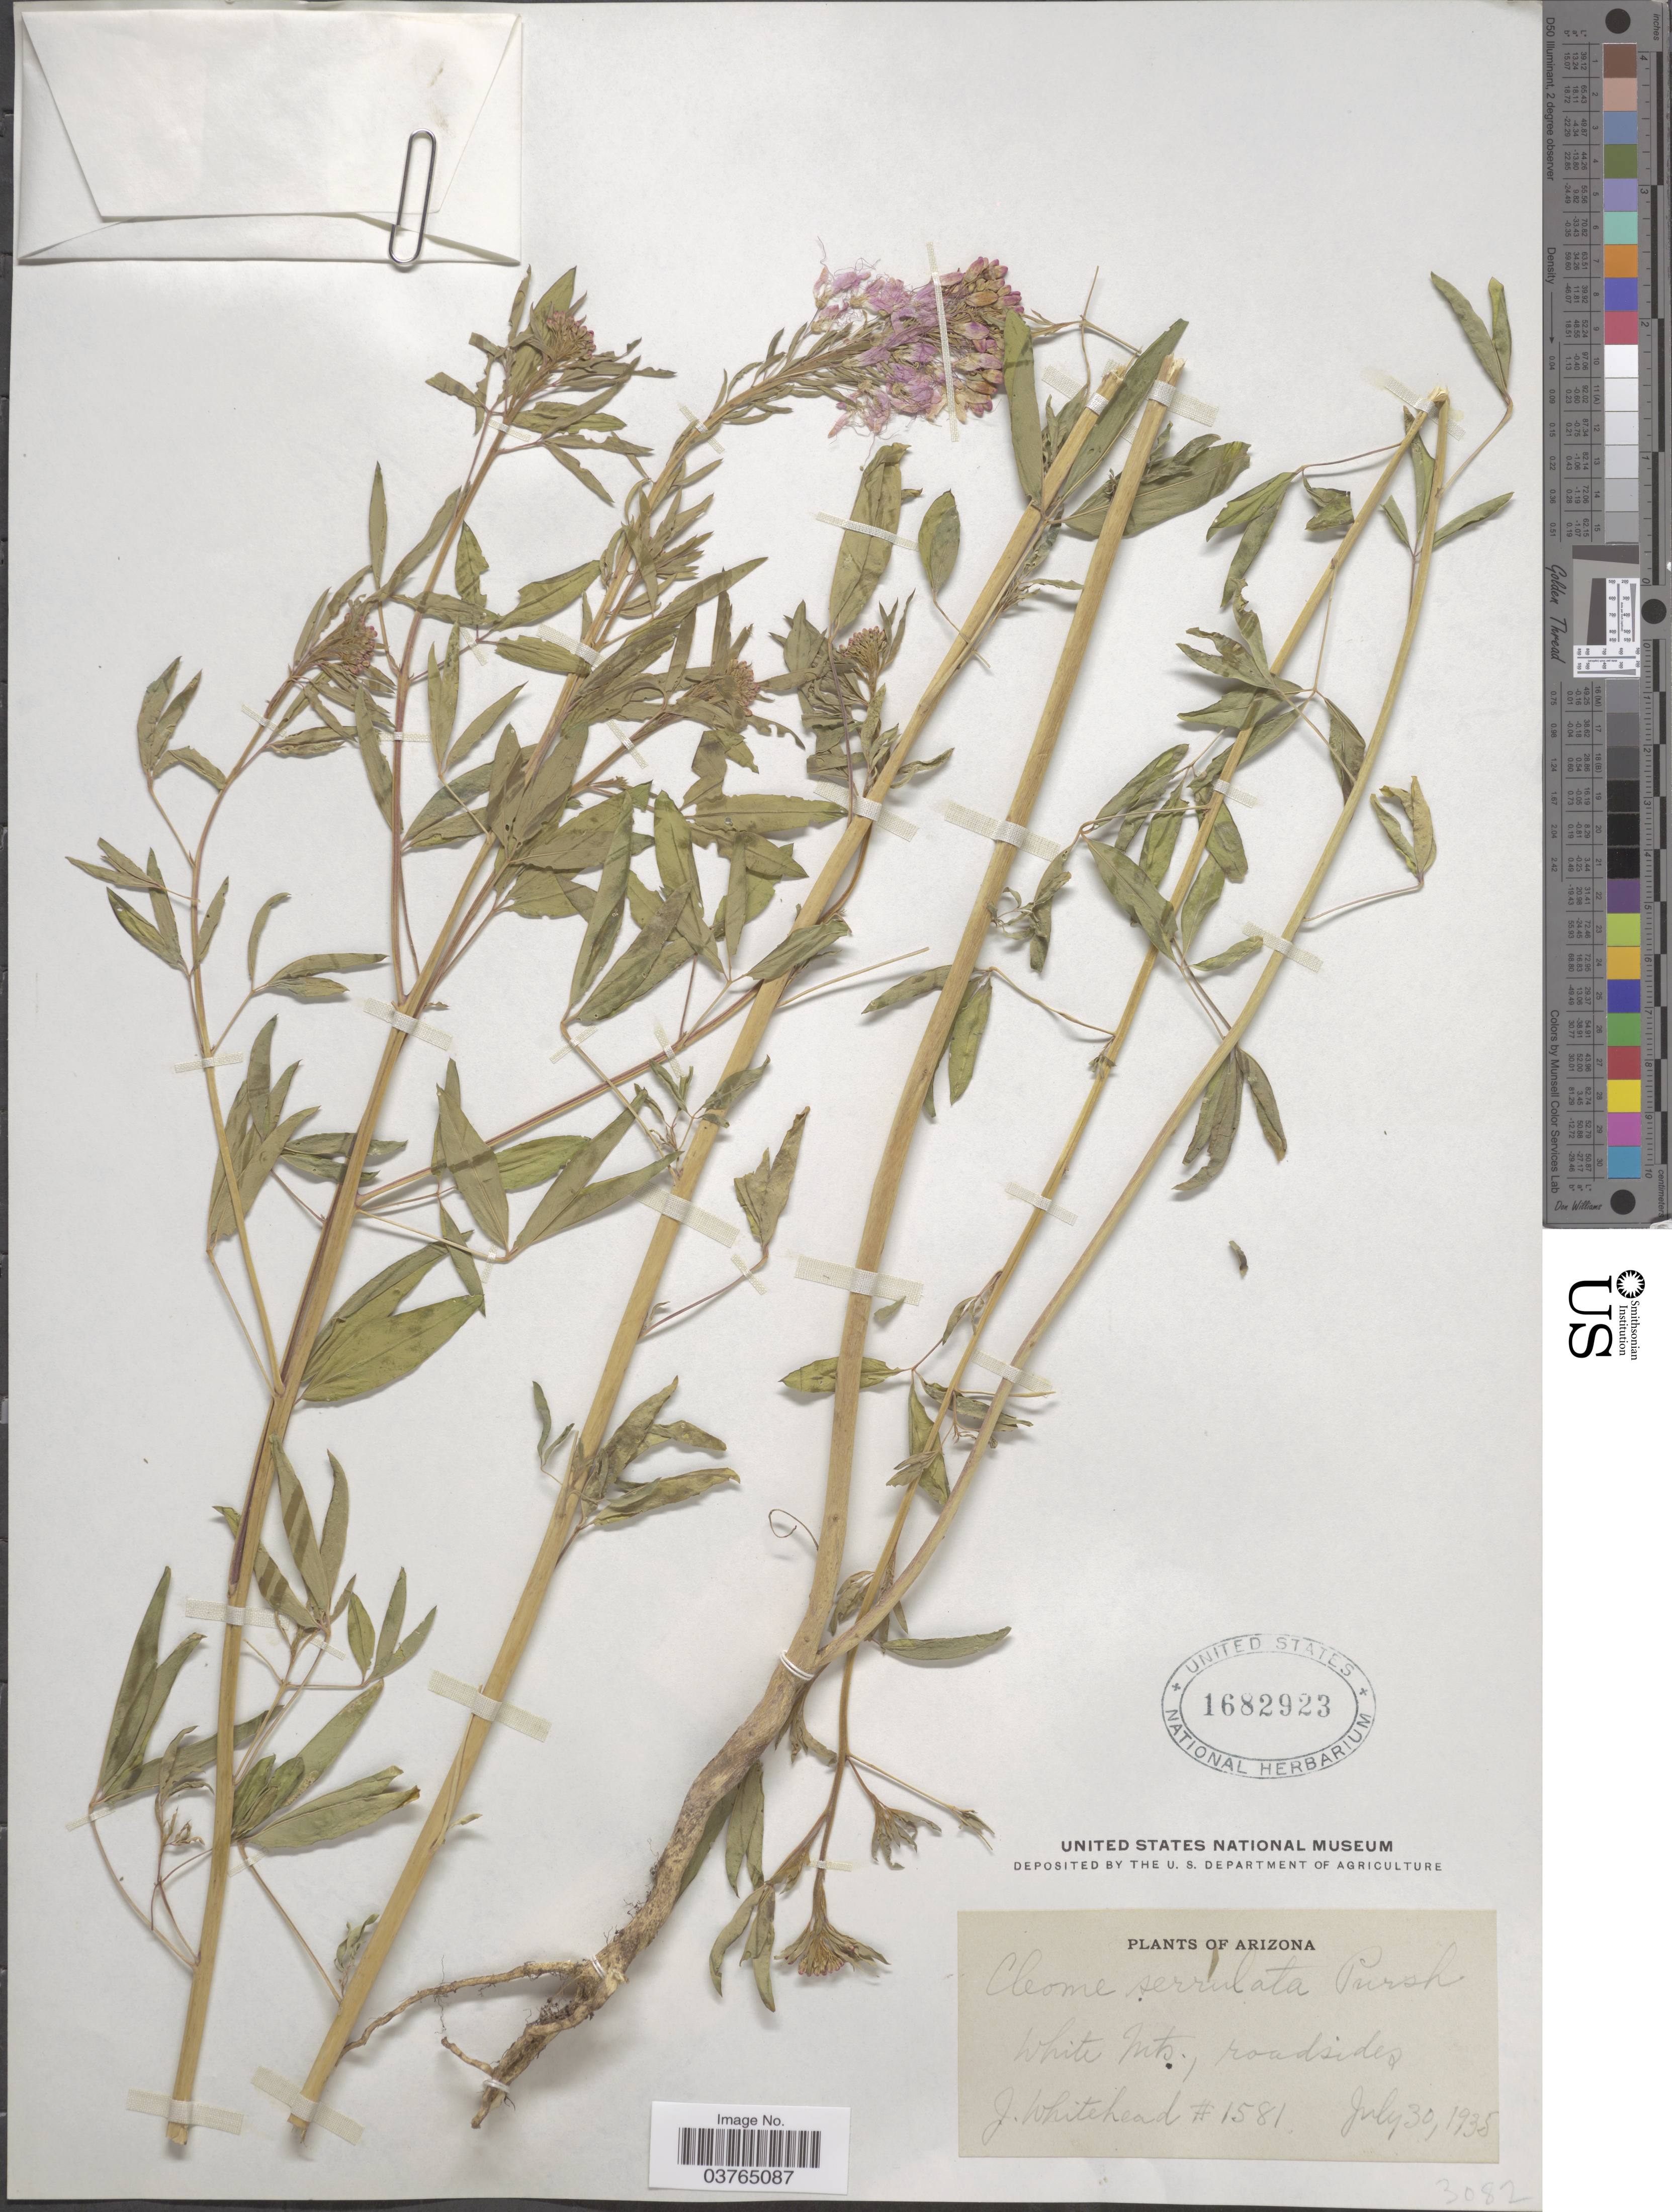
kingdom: Plantae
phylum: Tracheophyta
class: Magnoliopsida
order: Brassicales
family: Cleomaceae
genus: Cleomella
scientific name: Cleomella serrulata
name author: (Pursh) Roalson & J.C. Hall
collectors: J. Whitehead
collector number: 1581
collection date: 1935-07-30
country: United States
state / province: Arizona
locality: White Mts., roadsides.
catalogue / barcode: US 1682923